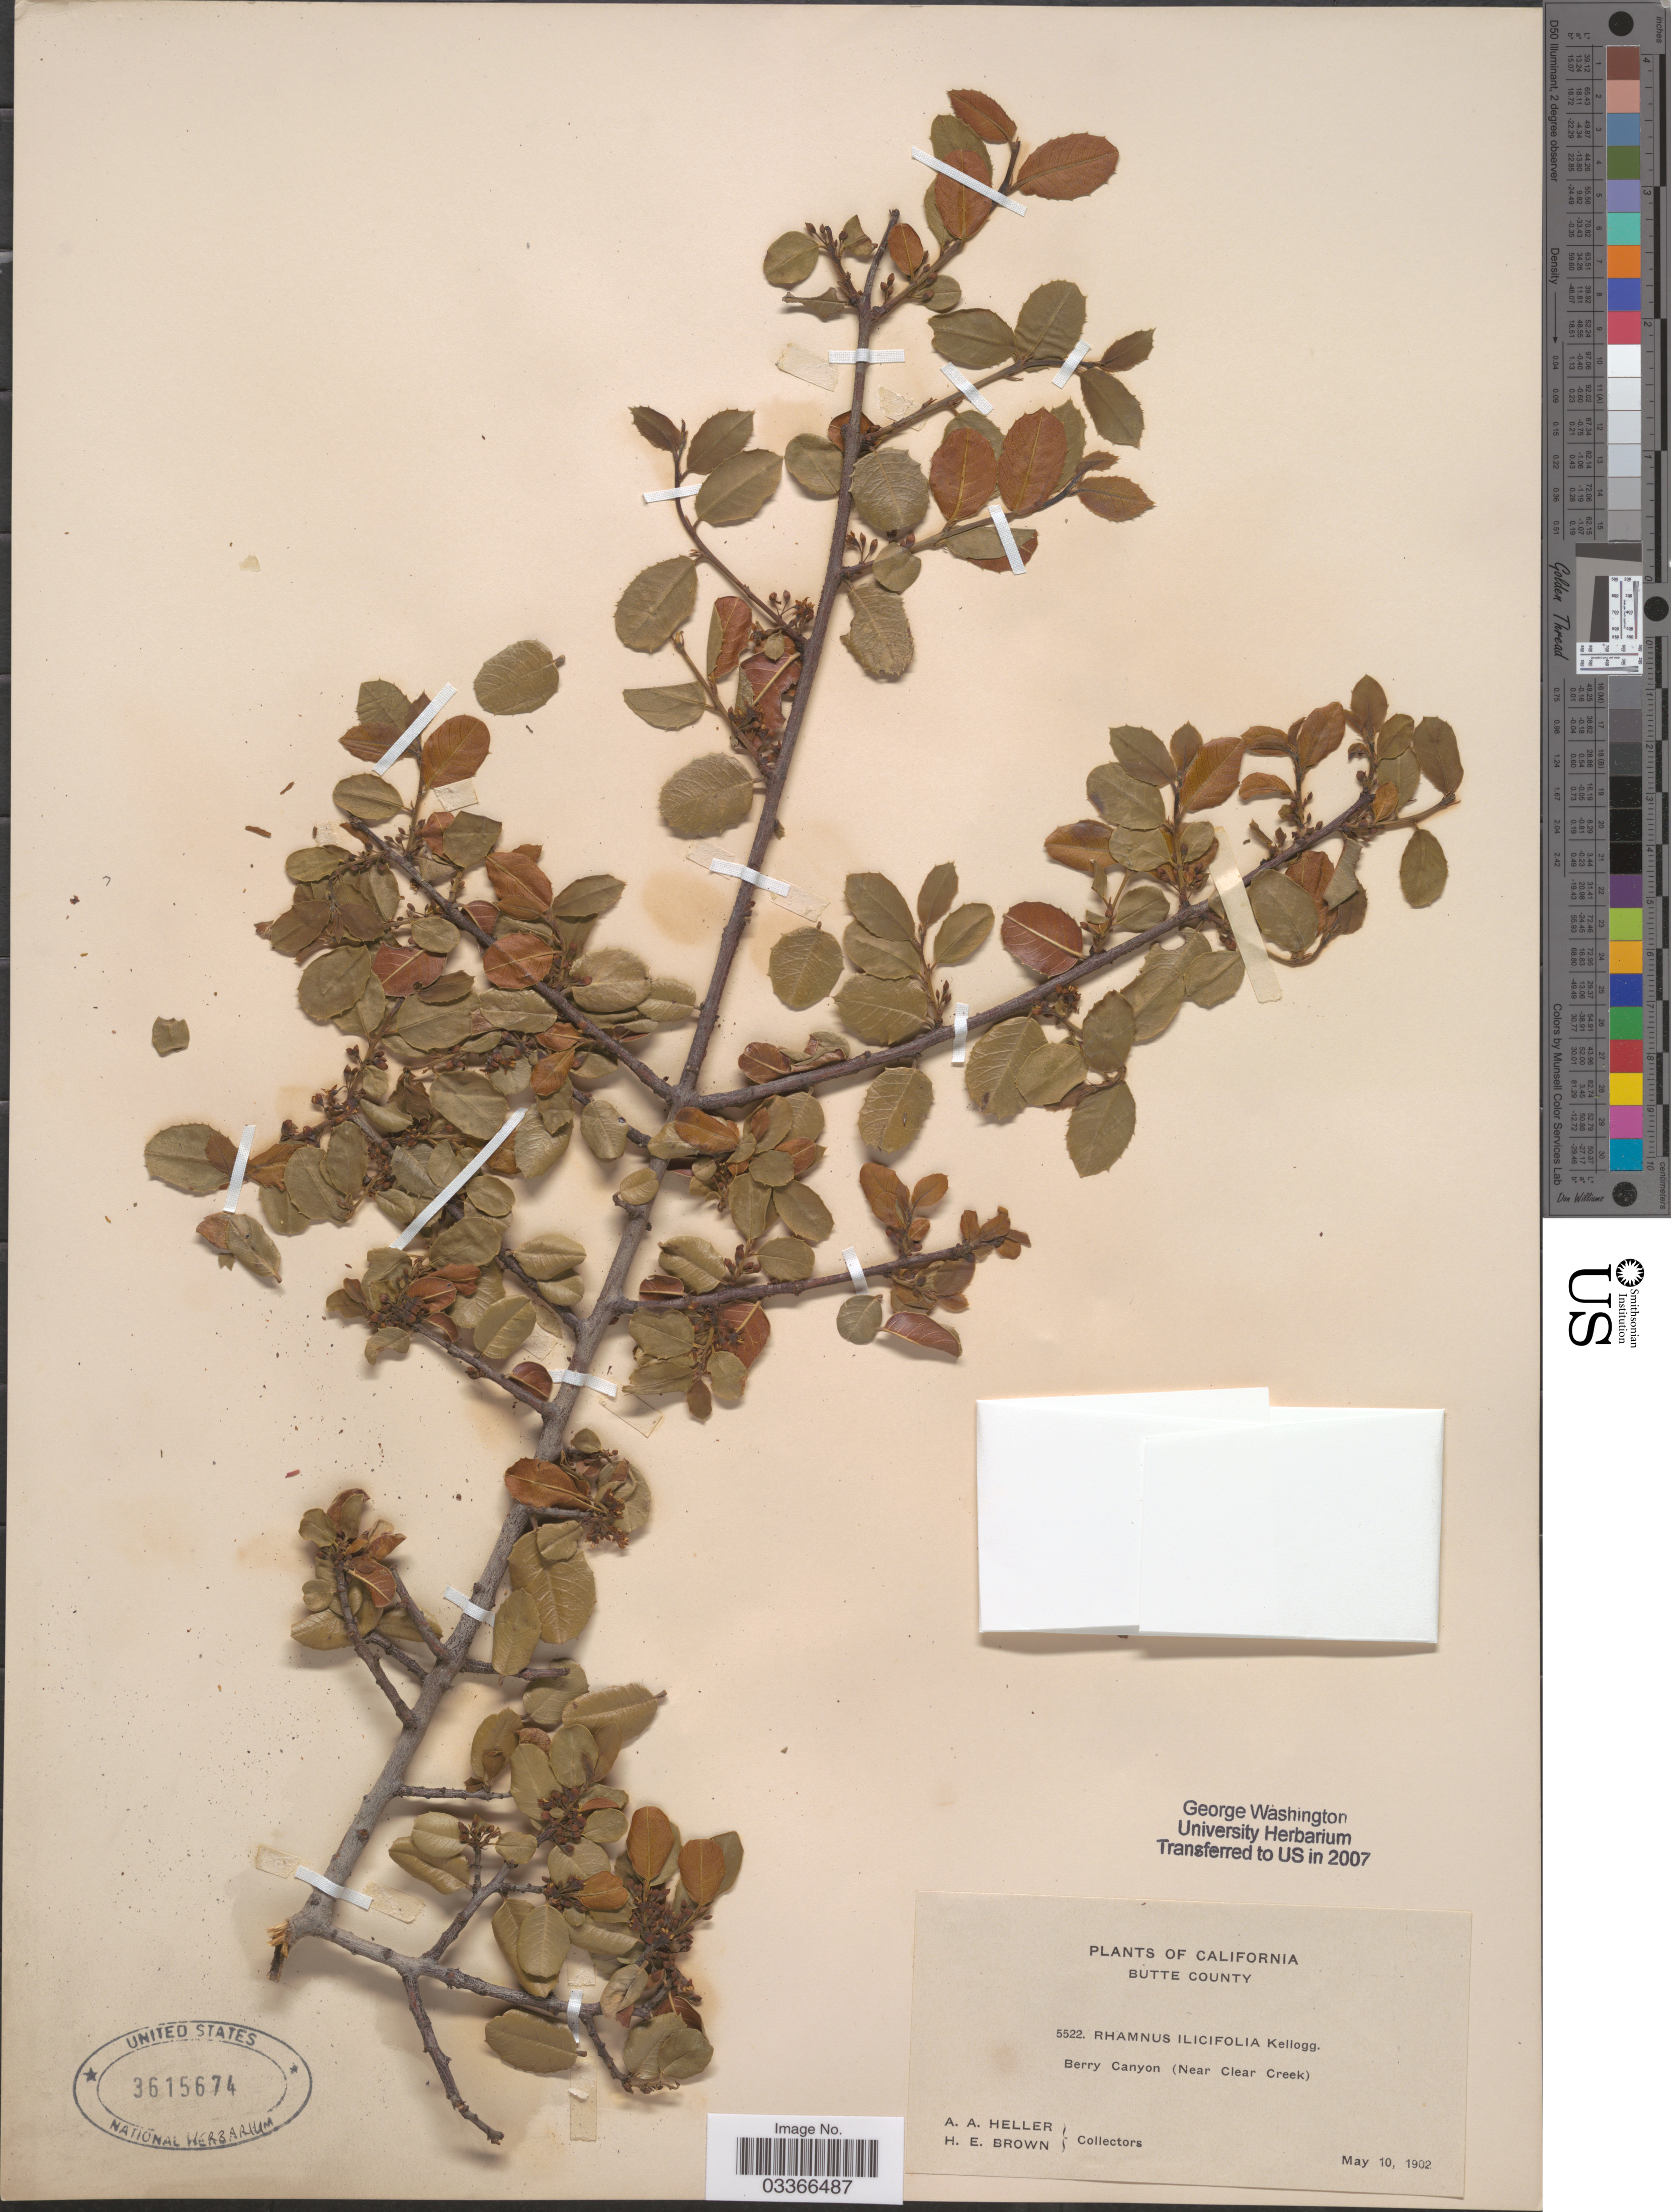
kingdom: Plantae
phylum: Tracheophyta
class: Magnoliopsida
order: Rosales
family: Rhamnaceae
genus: Rhamnus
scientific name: Rhamnus ilicifolia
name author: Kellogg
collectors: A. A. Heller & H. E. Brown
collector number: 5522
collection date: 1902-05-10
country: United States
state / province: California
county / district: Butte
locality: Butte County. Berry Canyon (Near Clear Creek).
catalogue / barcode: US 3615674